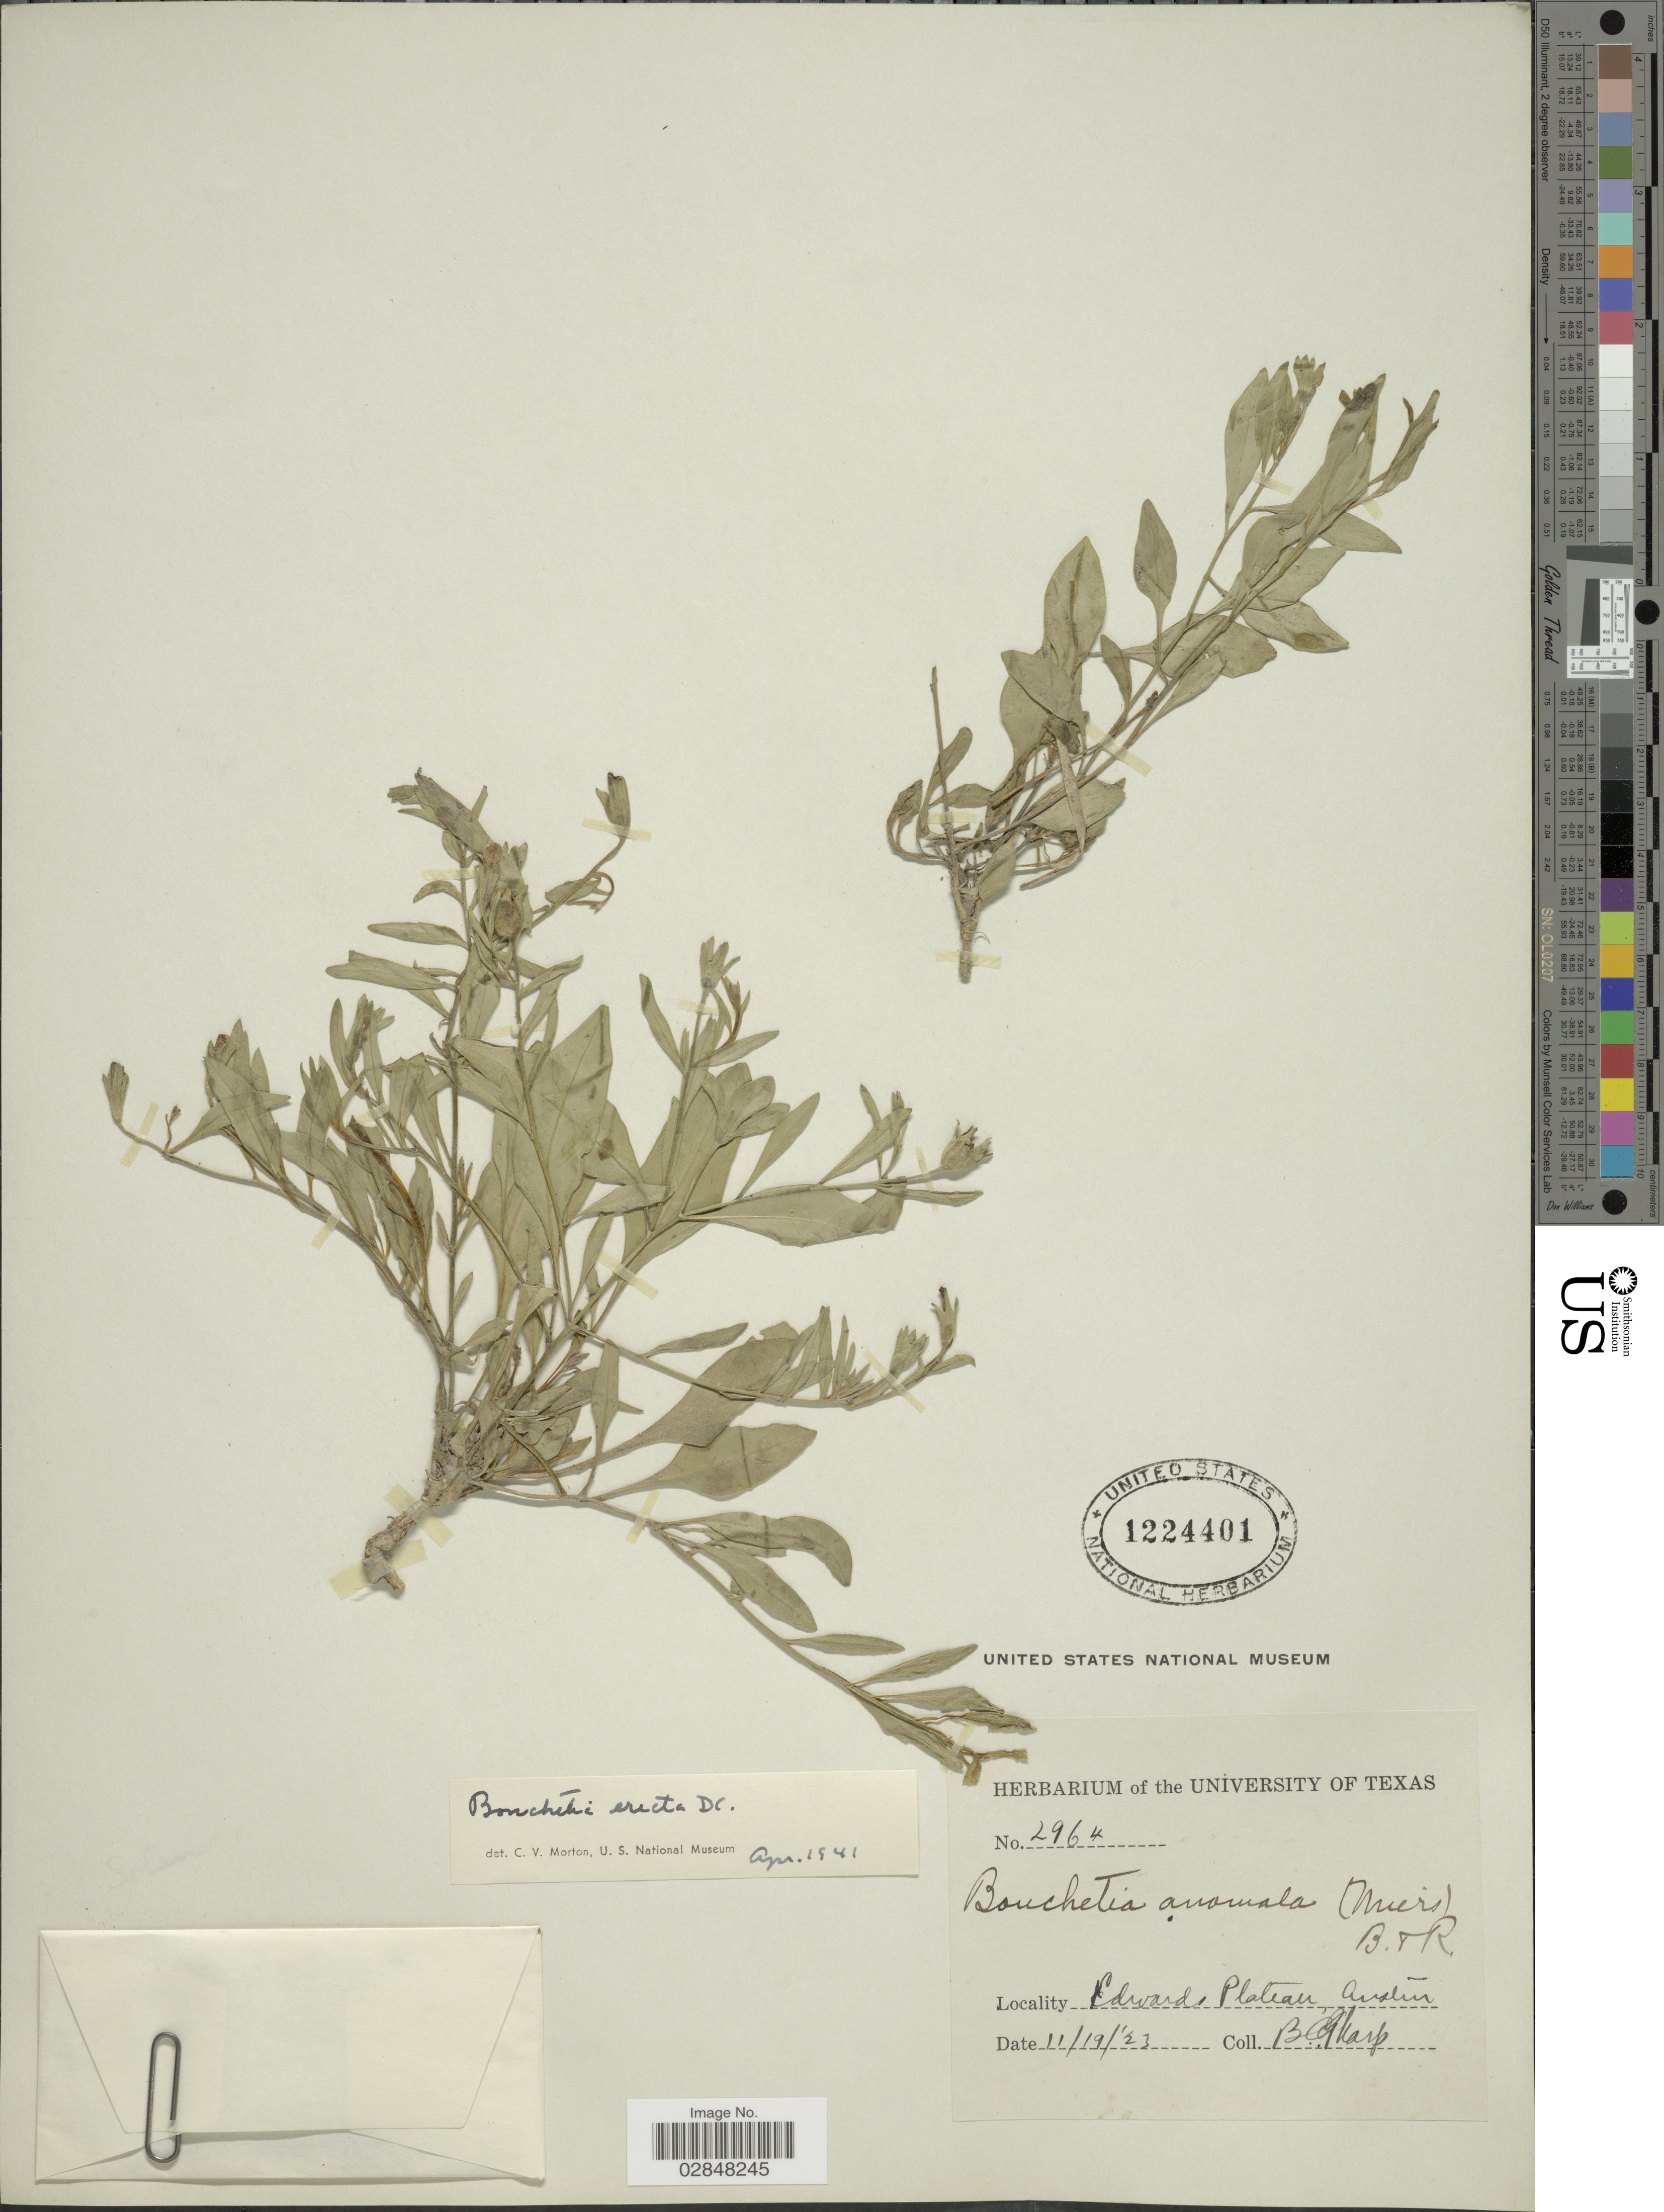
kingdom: Plantae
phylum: Tracheophyta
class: Magnoliopsida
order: Solanales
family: Solanaceae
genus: Bouchetia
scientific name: Bouchetia erecta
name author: DC.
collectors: B. Sharp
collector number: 2964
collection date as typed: Transcribed d/m/y: 19/11/23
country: United States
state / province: Texas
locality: Edwards Plateau, Austin.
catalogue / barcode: US 1224401